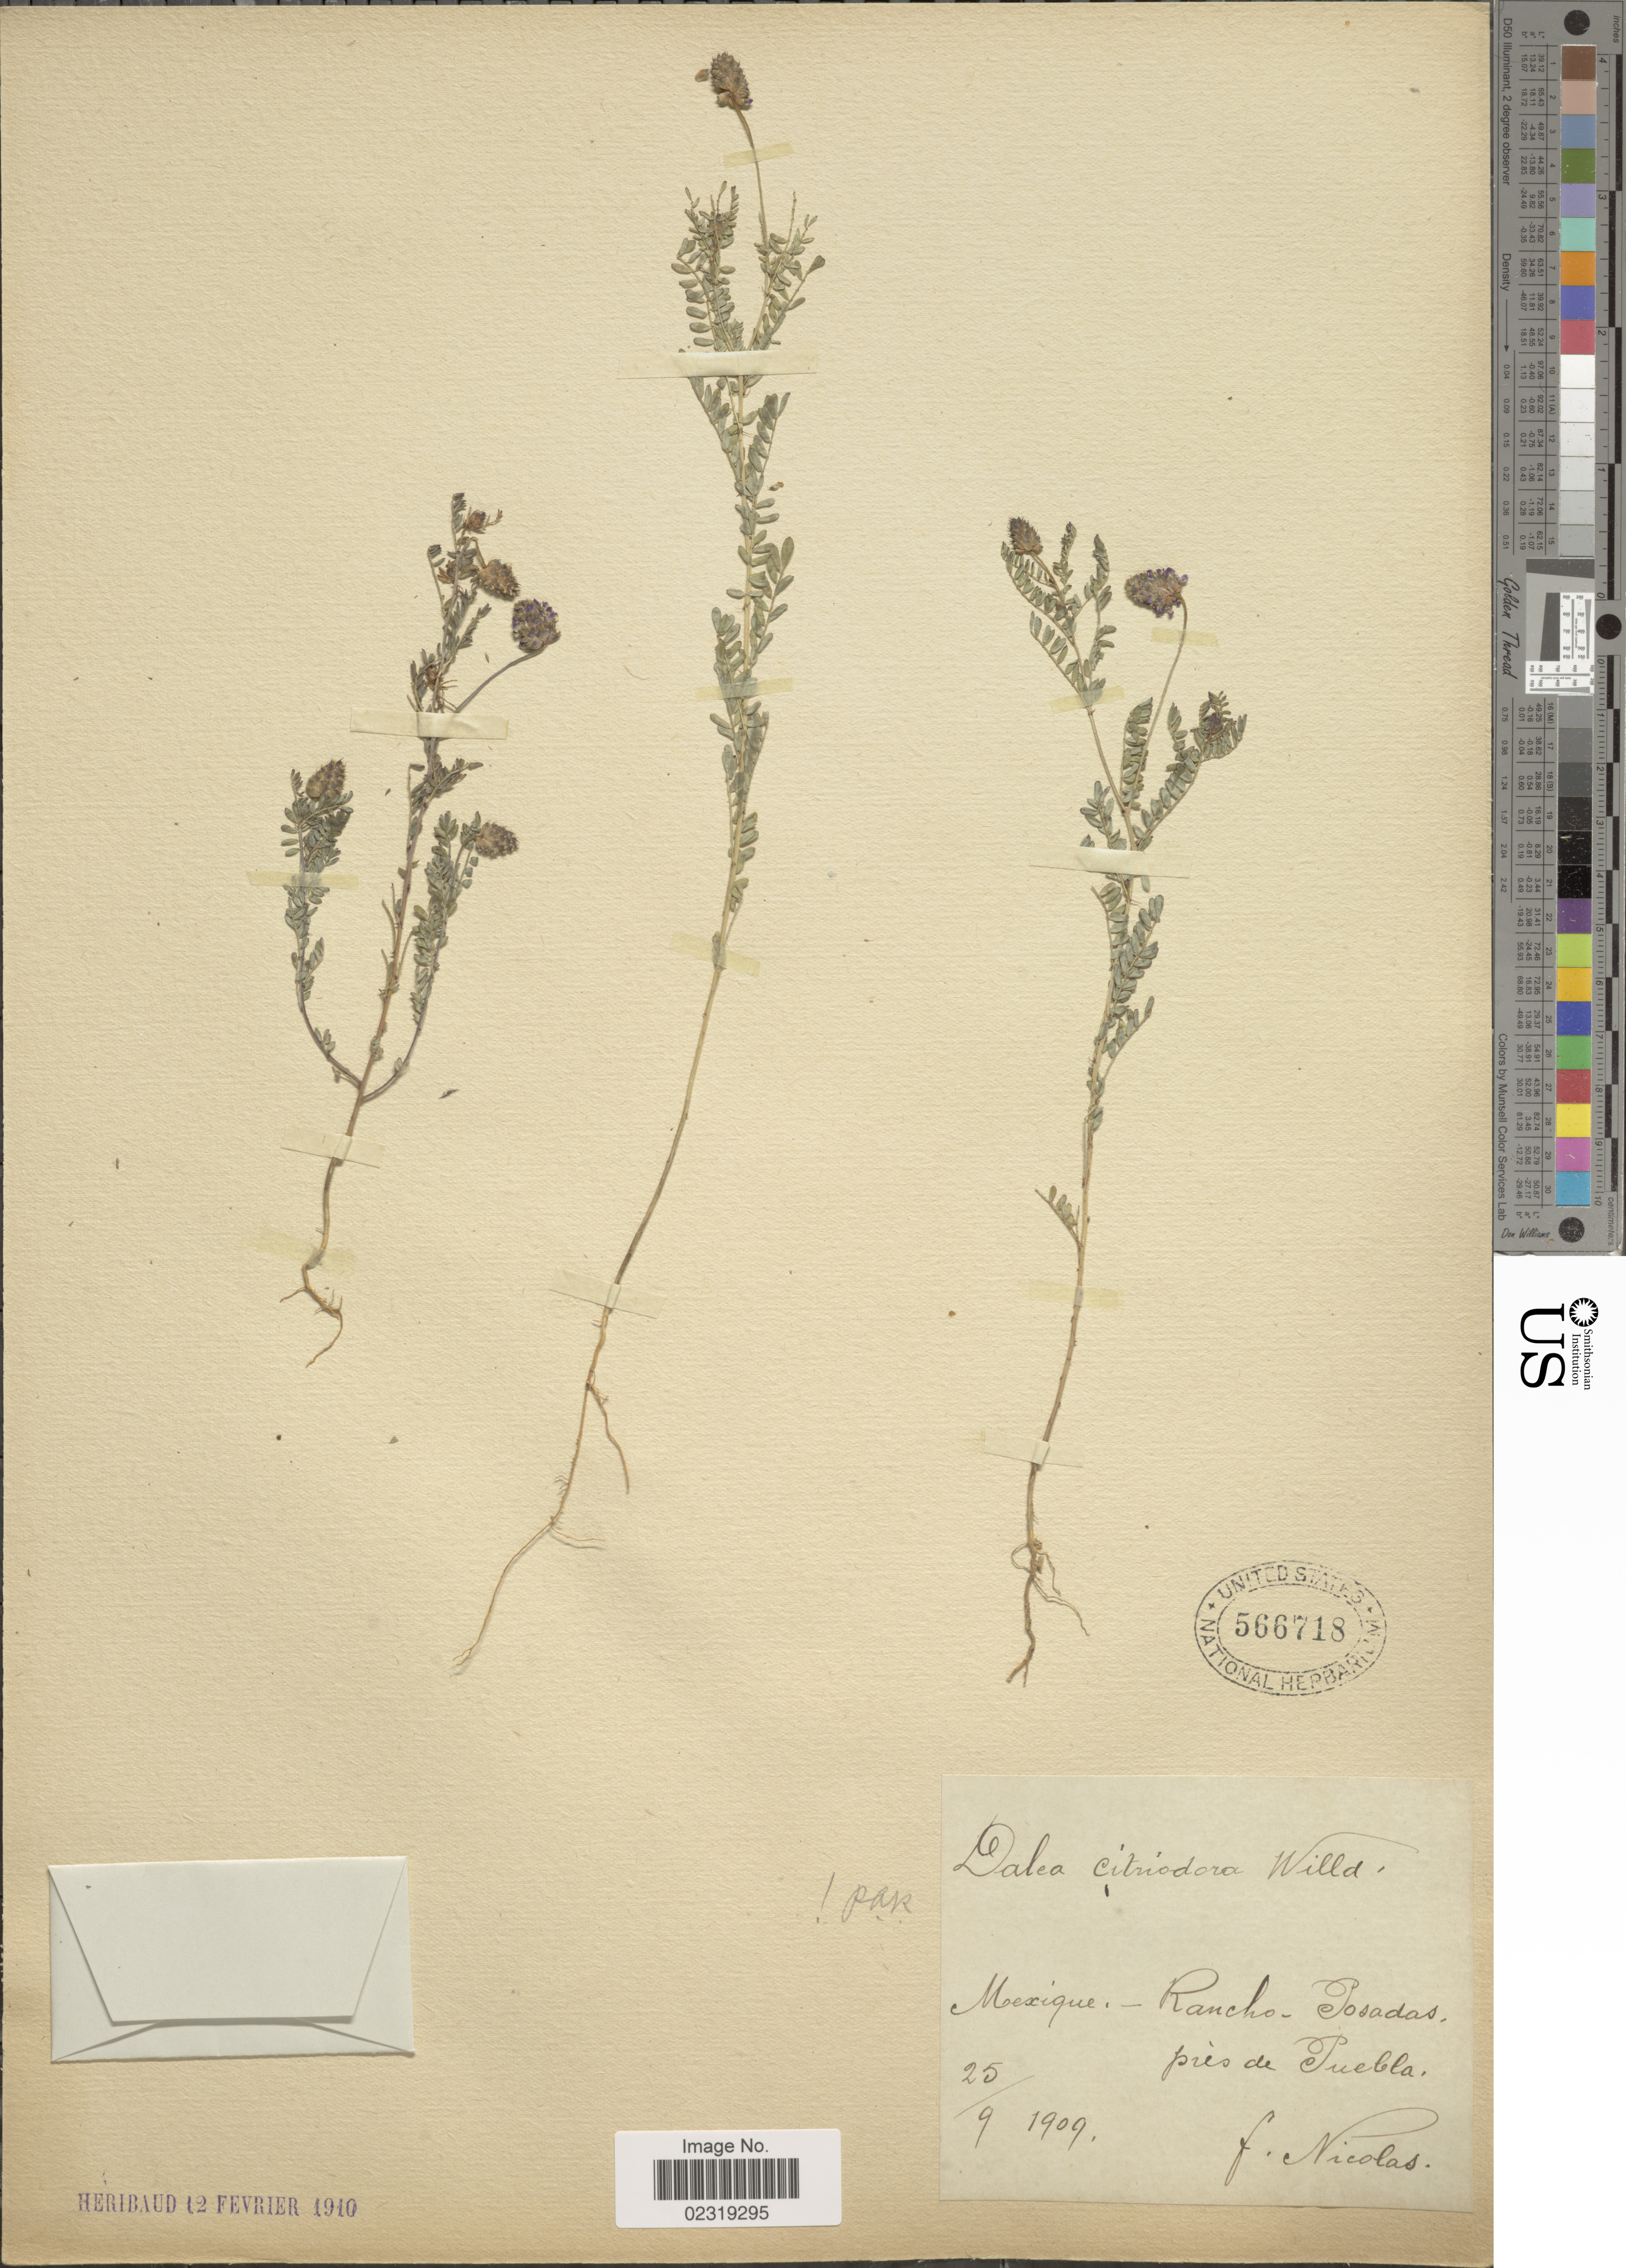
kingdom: Plantae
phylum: Tracheophyta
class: Magnoliopsida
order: Fabales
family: Fabaceae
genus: Dalea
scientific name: Dalea foliolosa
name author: (Aiton) Barneby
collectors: F. Nicolas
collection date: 1909-09-25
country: Mexico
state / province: Puebla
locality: Mexique- Rancho- Posadas, près de Puebla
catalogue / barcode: US 566718